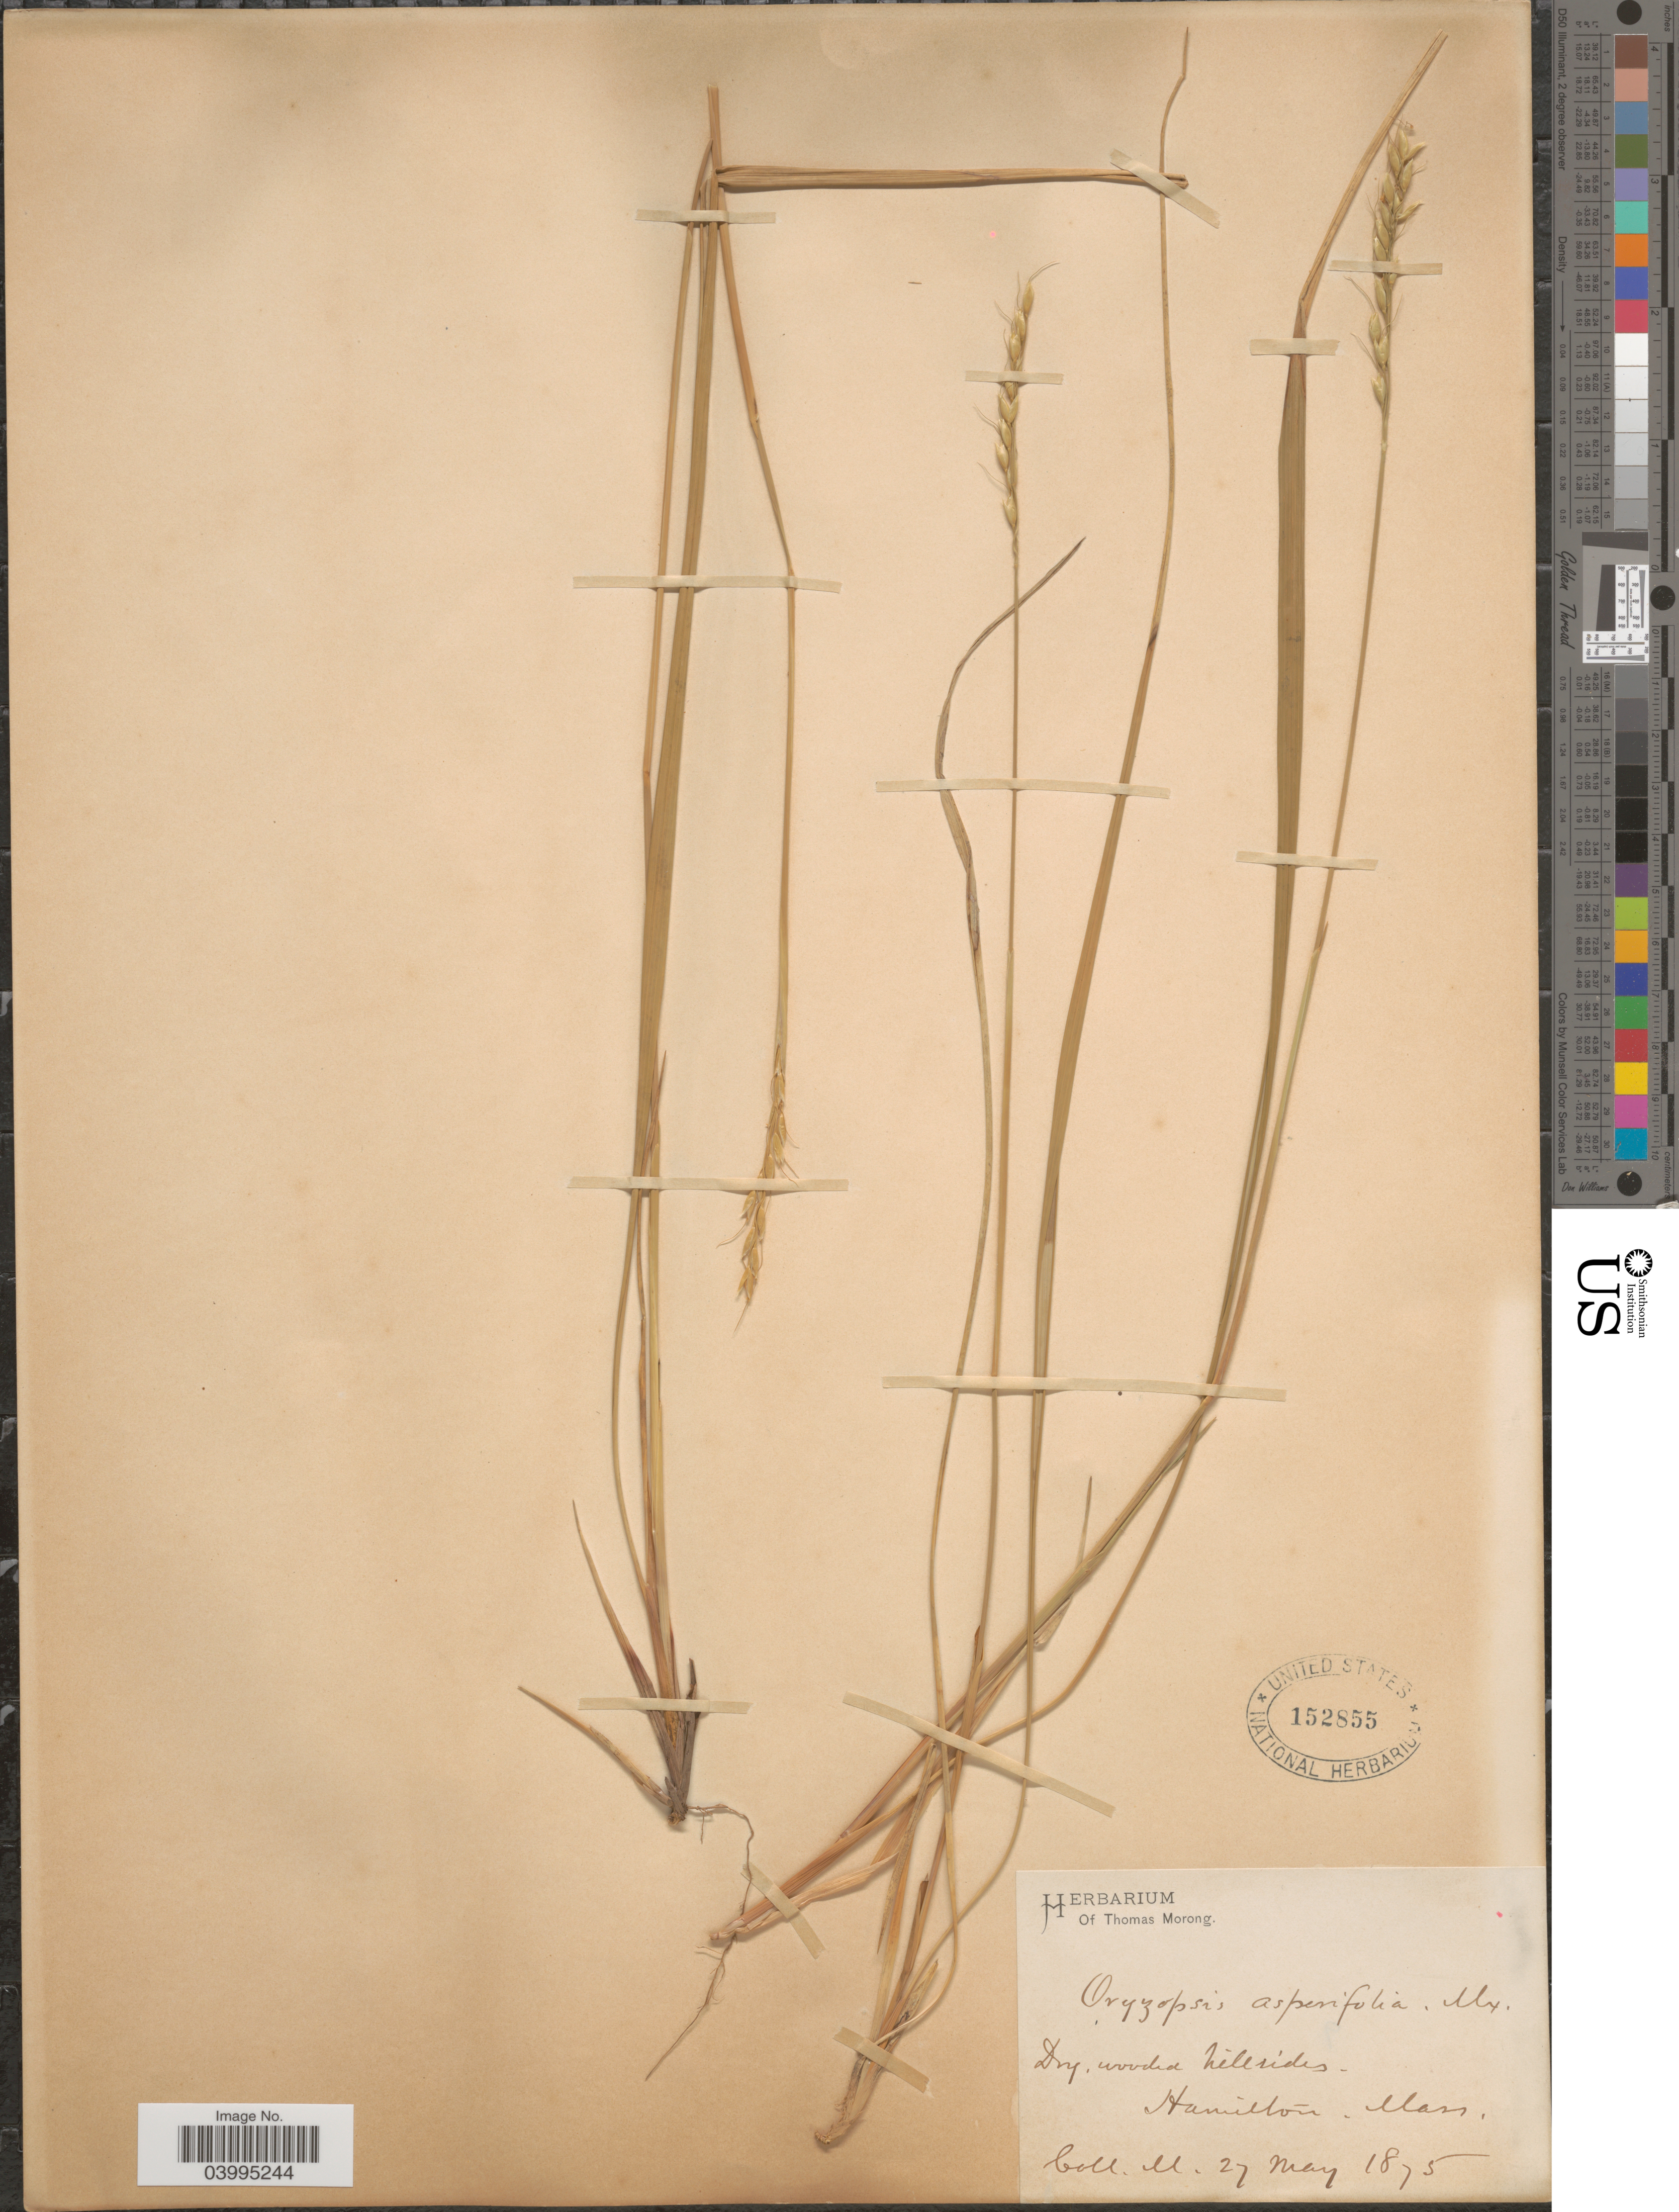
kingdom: Plantae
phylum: Tracheophyta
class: Liliopsida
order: Poales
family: Poaceae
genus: Oryzopsis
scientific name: Oryzopsis asperifolia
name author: Michx.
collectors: ex herb. T. Morong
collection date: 1875-05-27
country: United States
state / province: Massachusetts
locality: Dry, wooded hillsides. Hamilton.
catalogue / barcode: US 152855